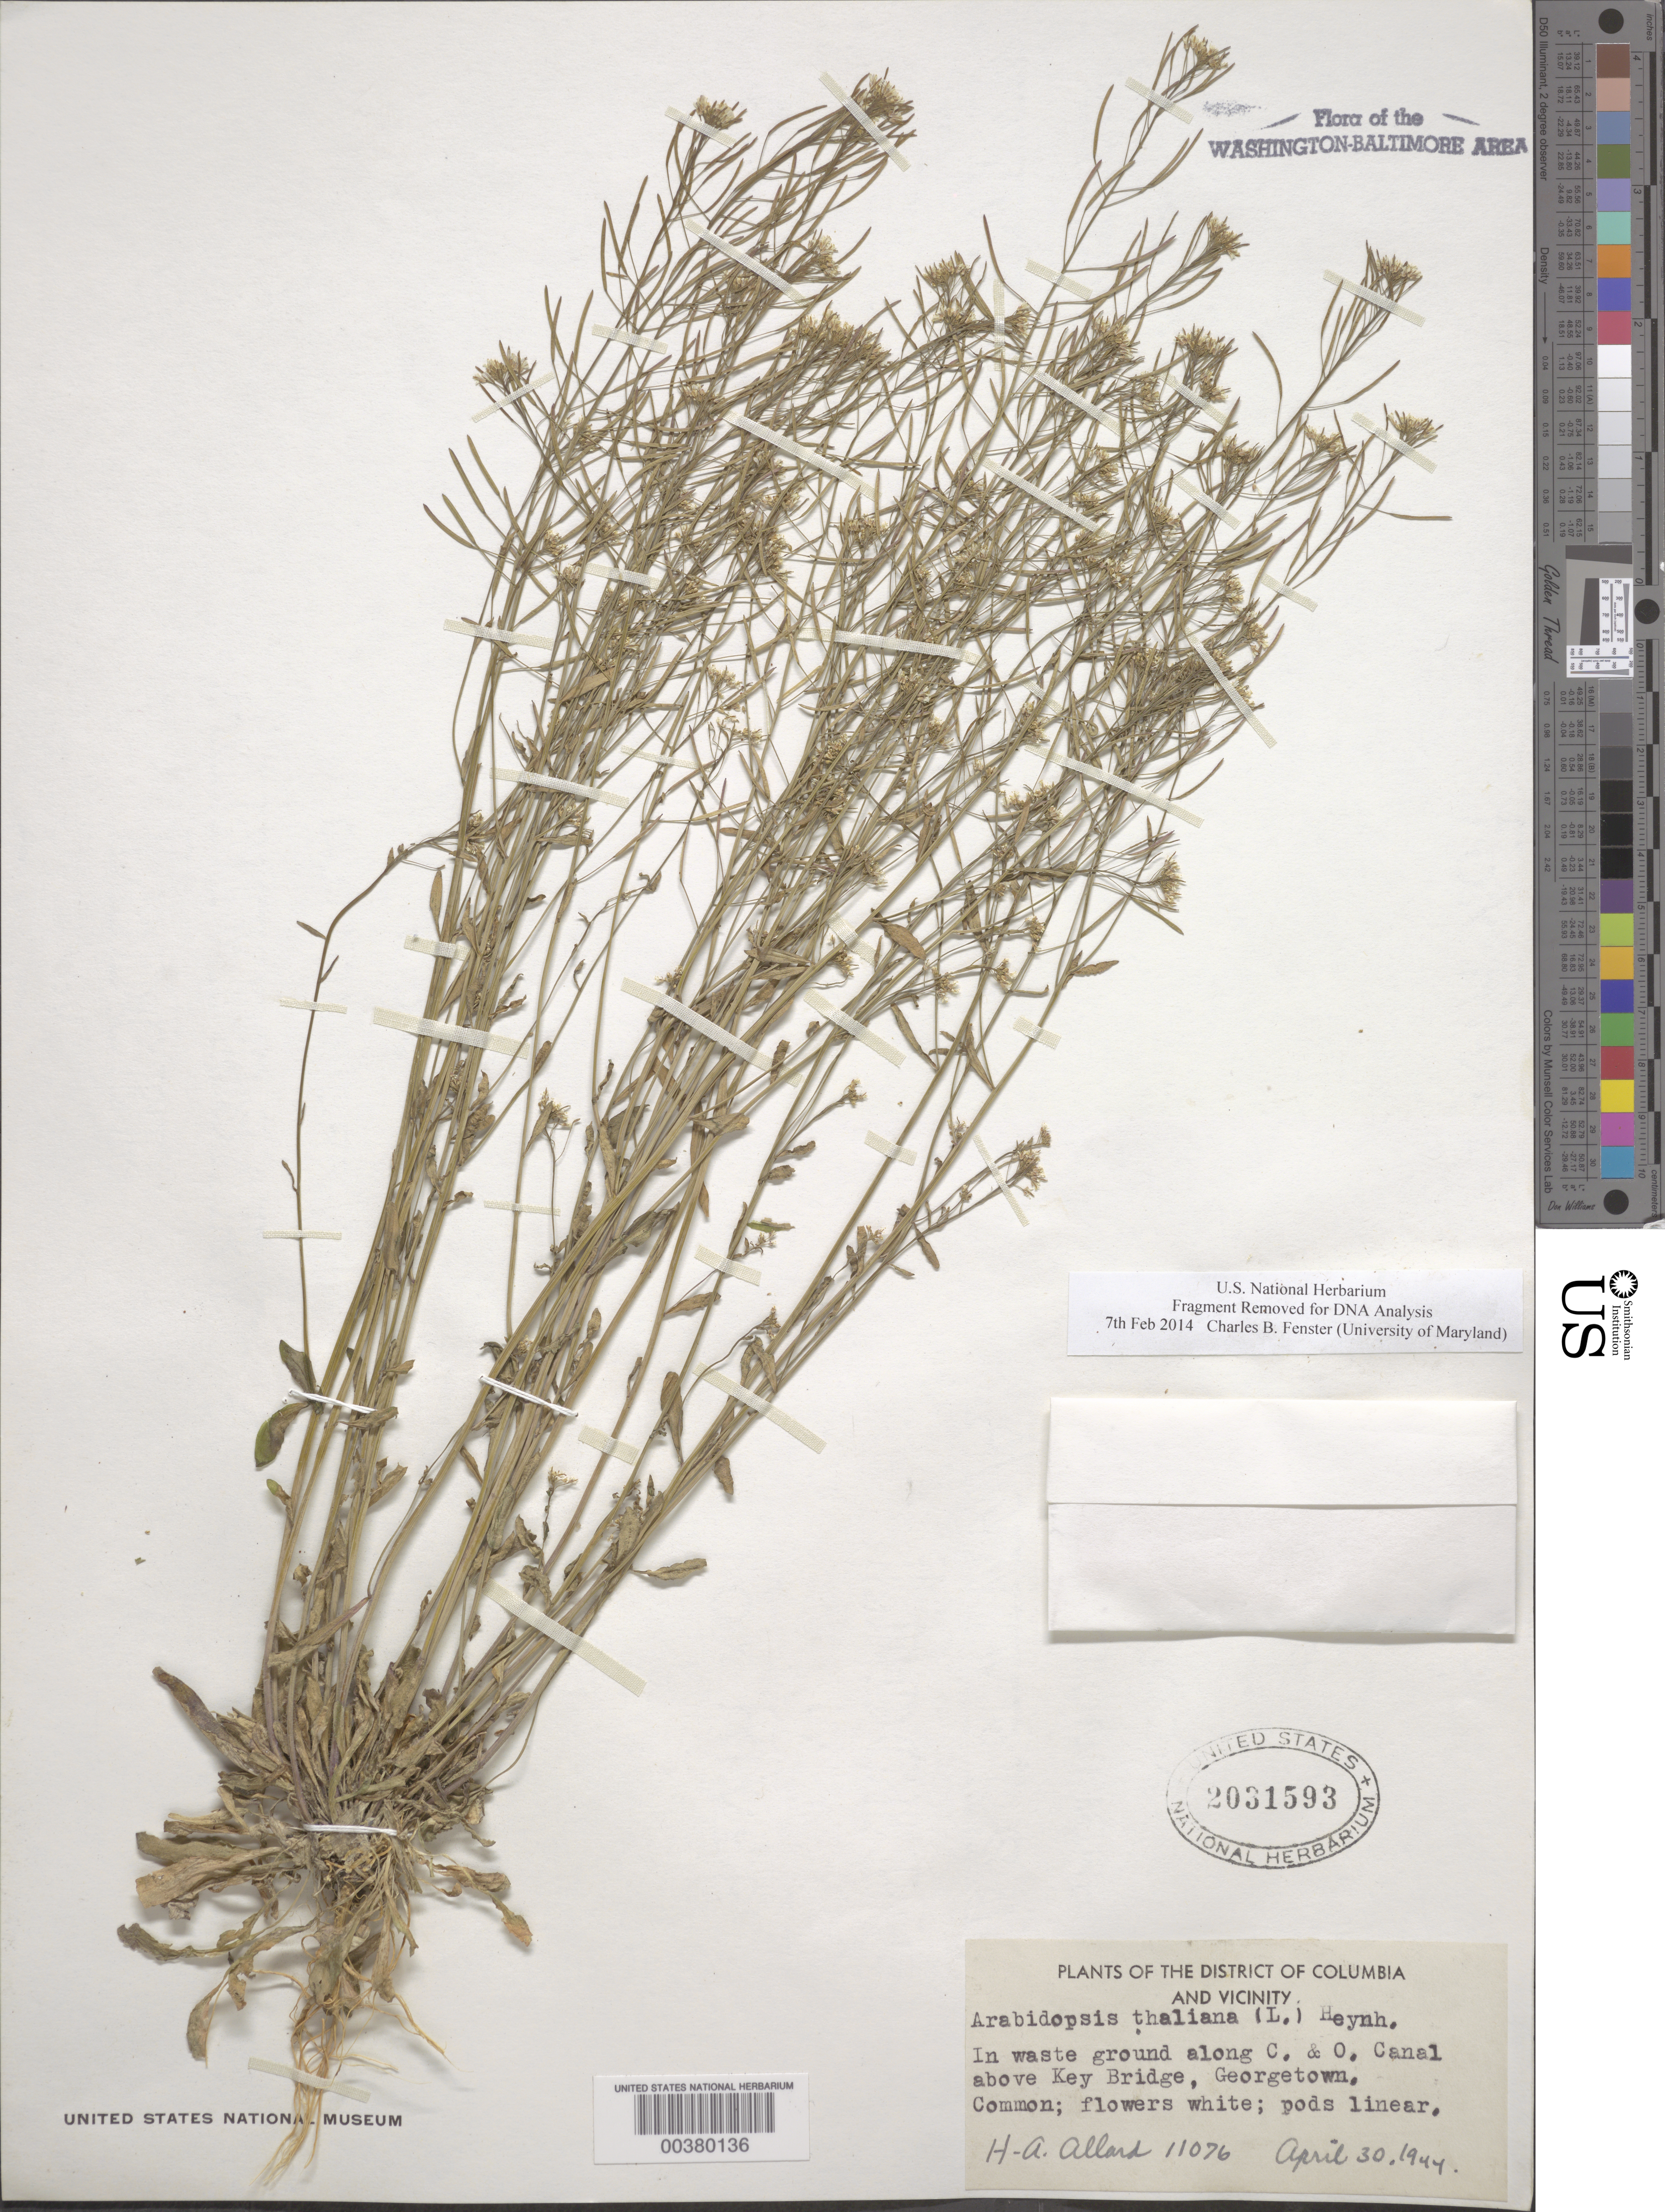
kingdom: Plantae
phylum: Tracheophyta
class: Magnoliopsida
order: Brassicales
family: Brassicaceae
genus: Arabidopsis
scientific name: Arabidopsis thaliana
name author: (L.) Heynh.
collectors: H. A. Allard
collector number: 11076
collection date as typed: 30 Apr 1944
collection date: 1944-04-30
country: United States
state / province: District of Columbia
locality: C. and O. Canal, above Key Bridge, Georgetown C. & O. Canal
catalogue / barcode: US 2031593